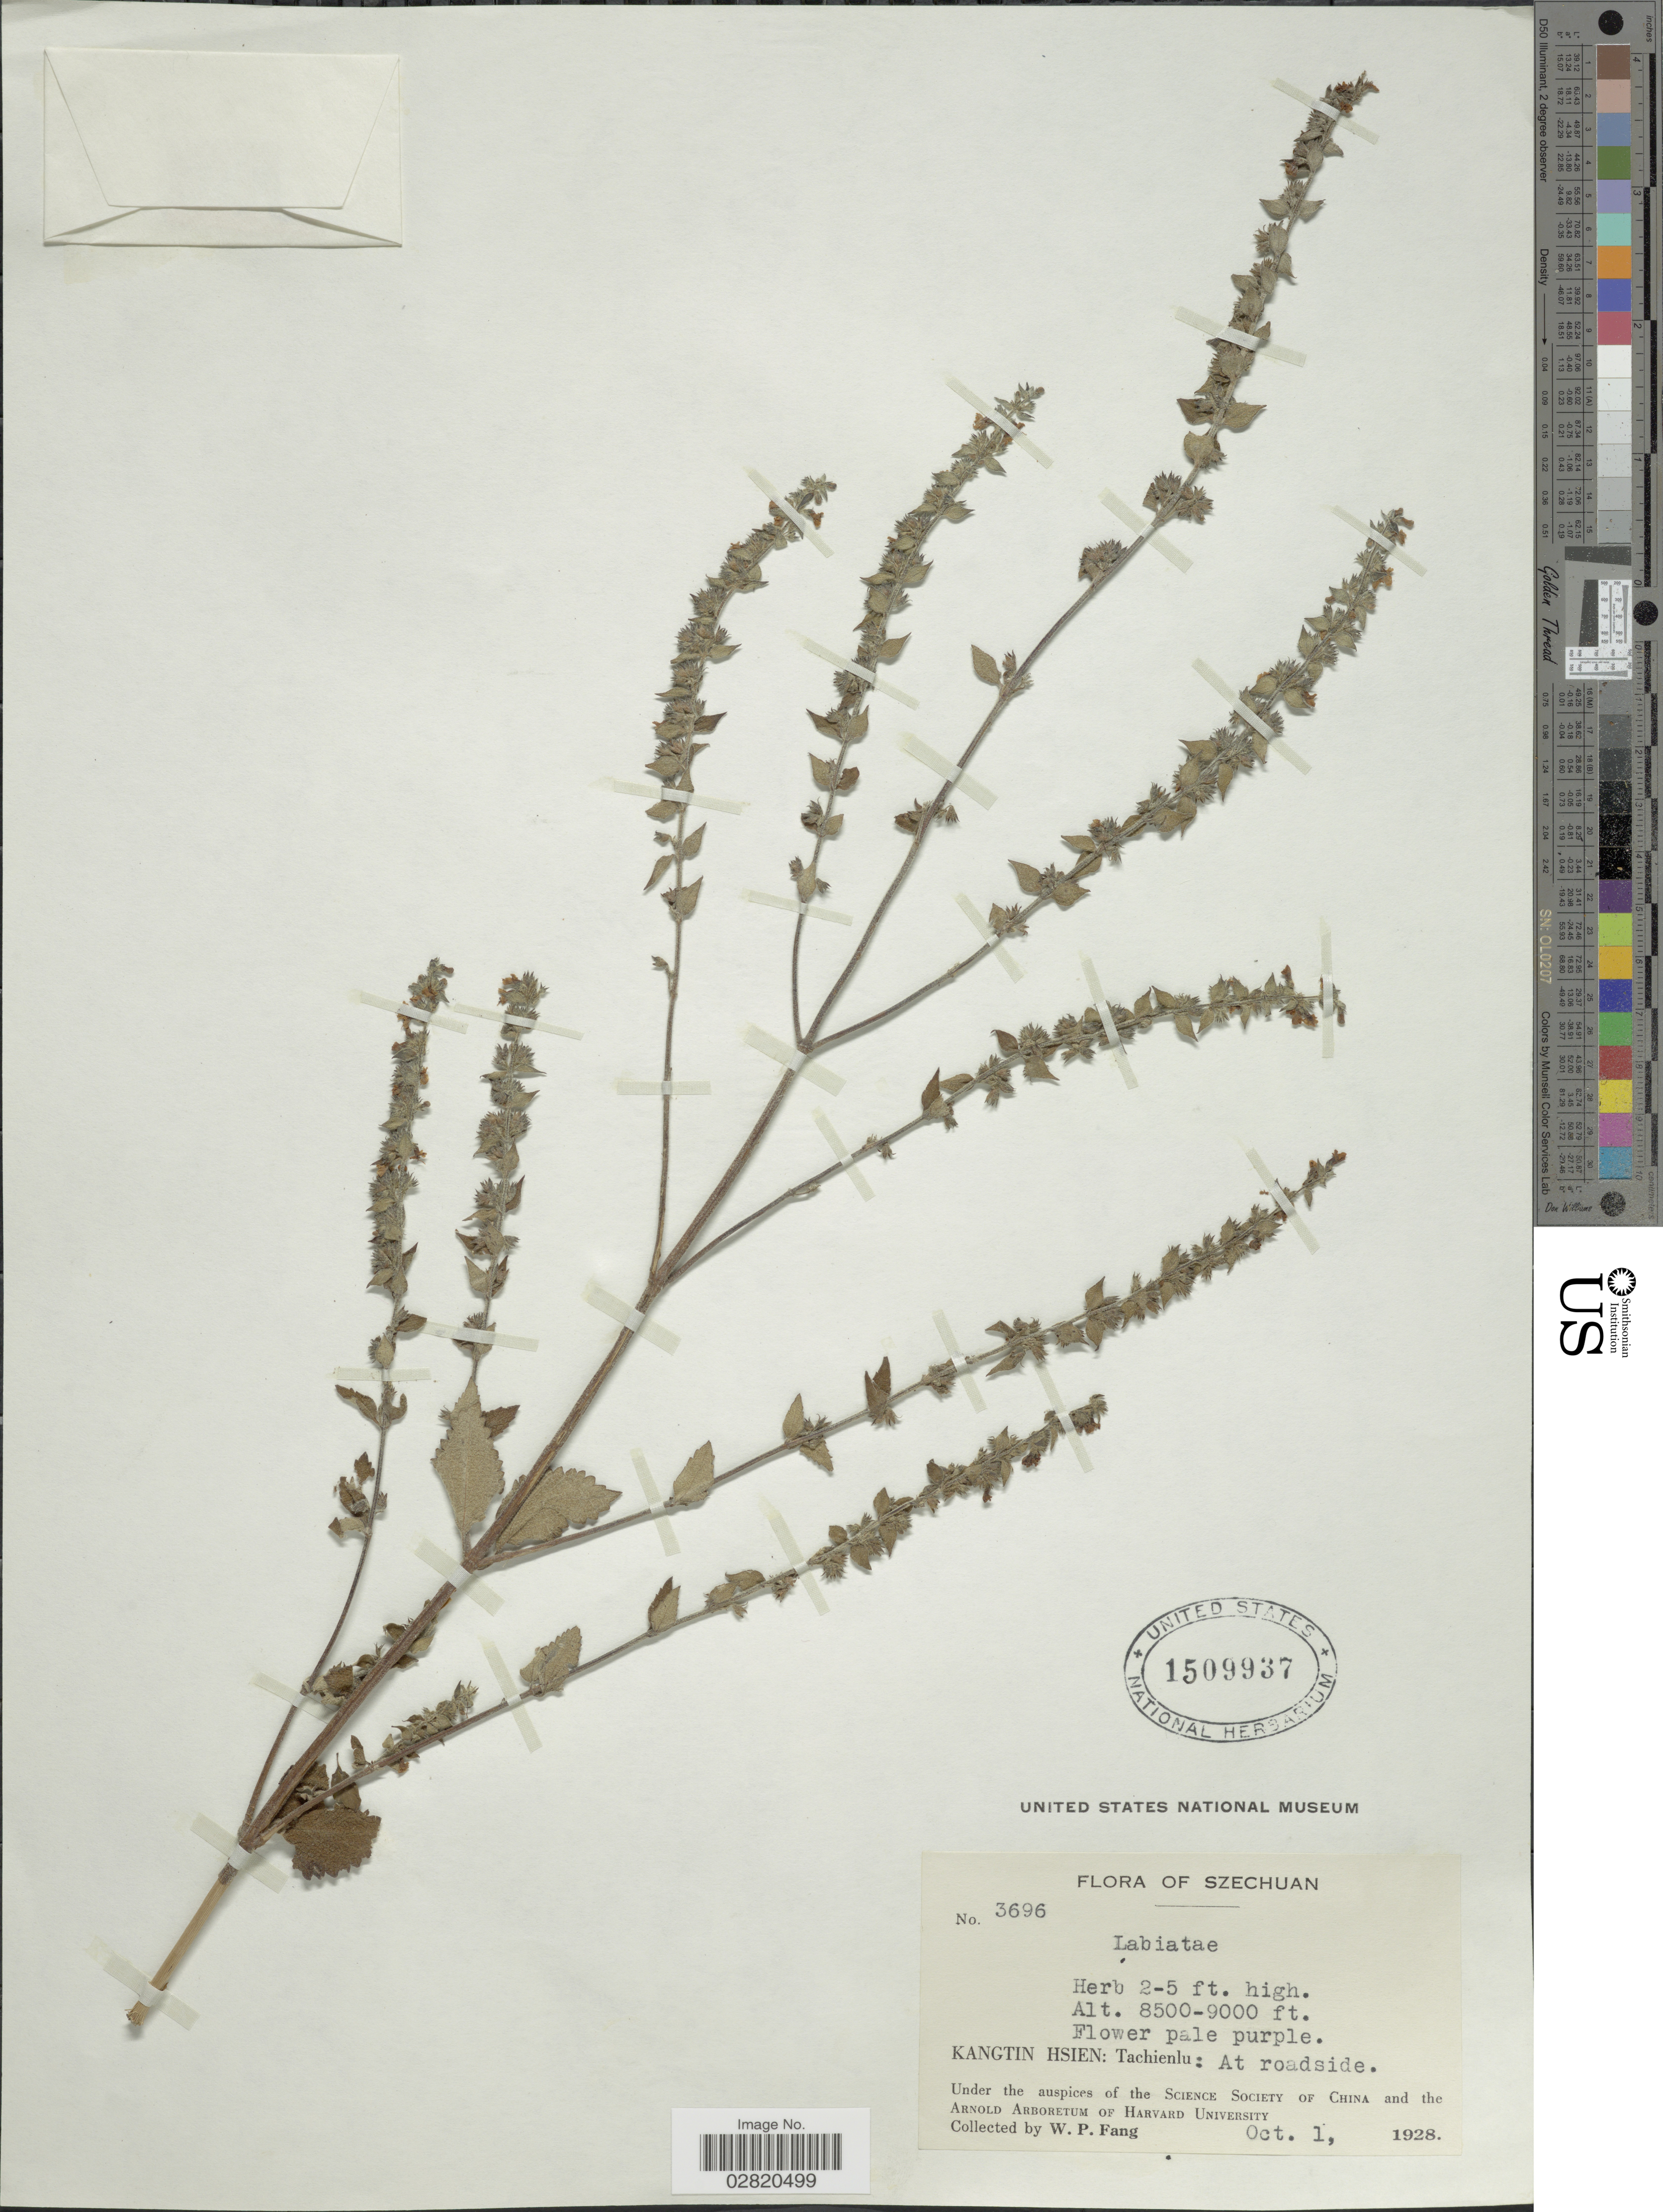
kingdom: Plantae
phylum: Tracheophyta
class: Magnoliopsida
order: Lamiales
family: Lamiaceae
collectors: W. P. Fang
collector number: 3696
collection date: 1928-10-01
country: China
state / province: Sichuan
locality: Szechuan. Kangtin Hsien: Tachienlu: At roadside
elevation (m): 2591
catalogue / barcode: US 1509937